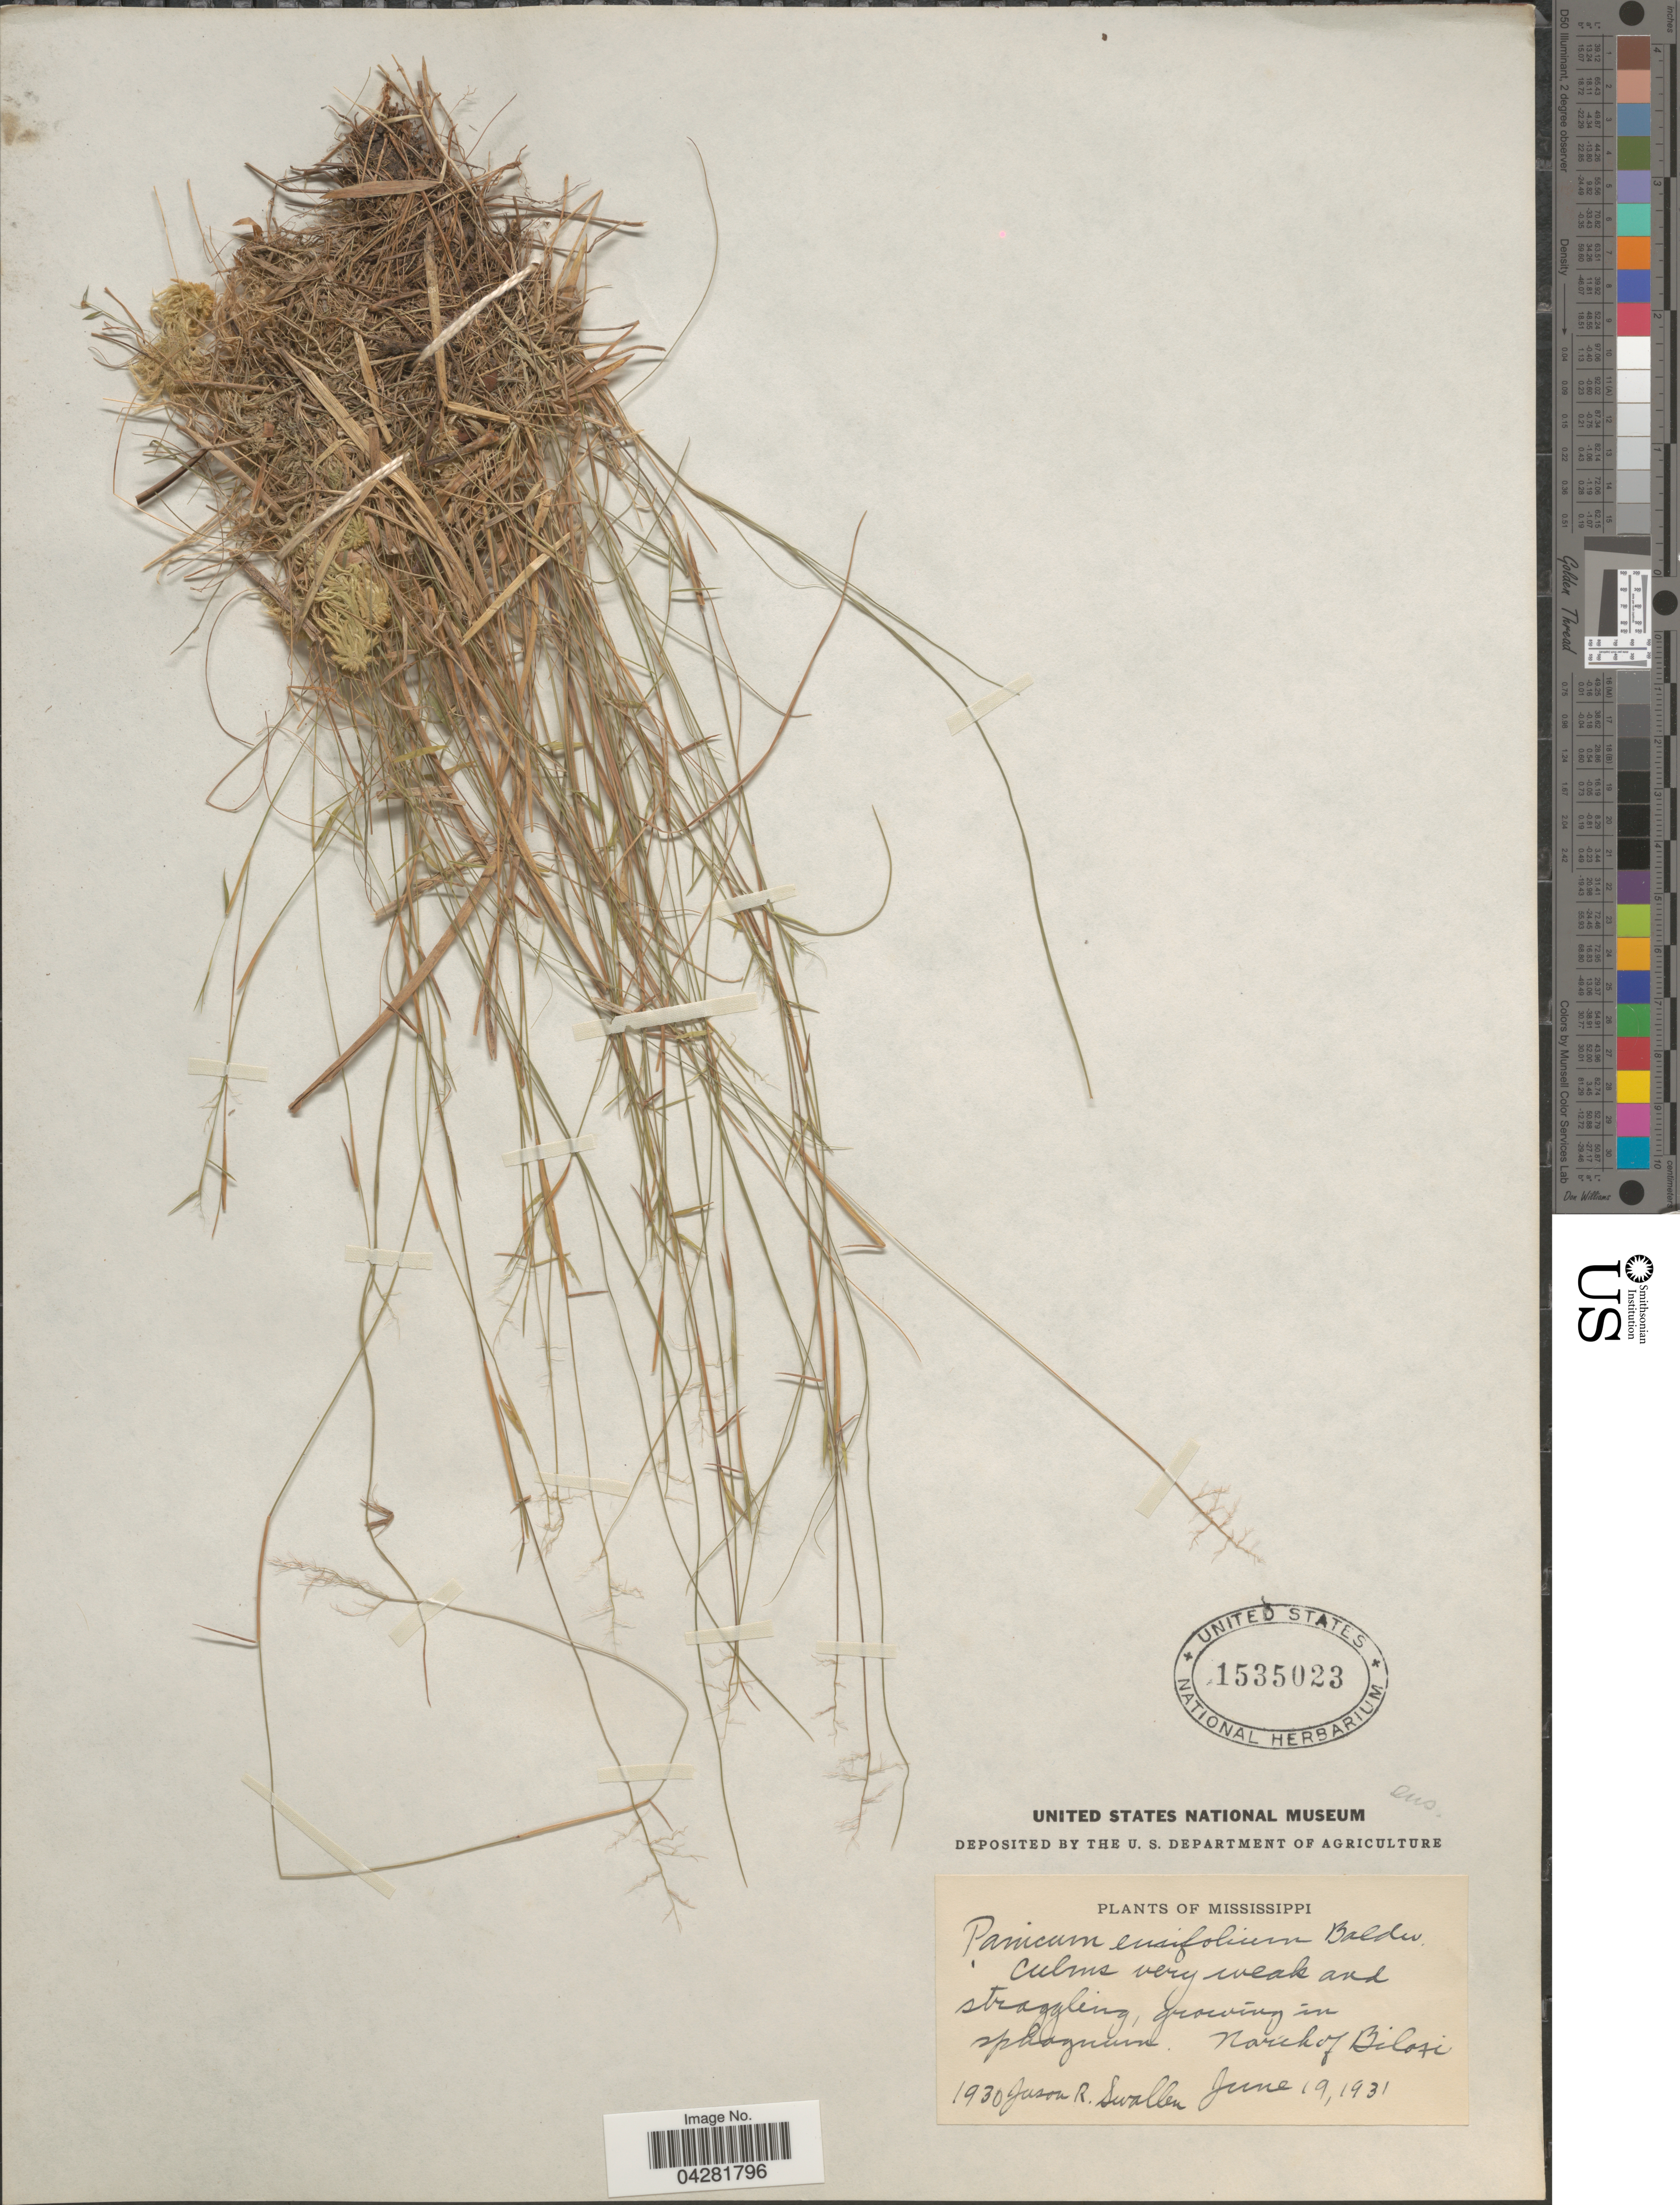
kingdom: Plantae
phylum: Tracheophyta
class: Liliopsida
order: Poales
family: Poaceae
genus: Dichanthelium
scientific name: Dichanthelium ensifolium var. ensifolium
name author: (Baldwin ex Elliot) Gould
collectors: J. R. Swallen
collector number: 1930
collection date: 1931-06-19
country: United States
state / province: Mississippi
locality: Marsh of Biloxi.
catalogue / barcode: US 1535023